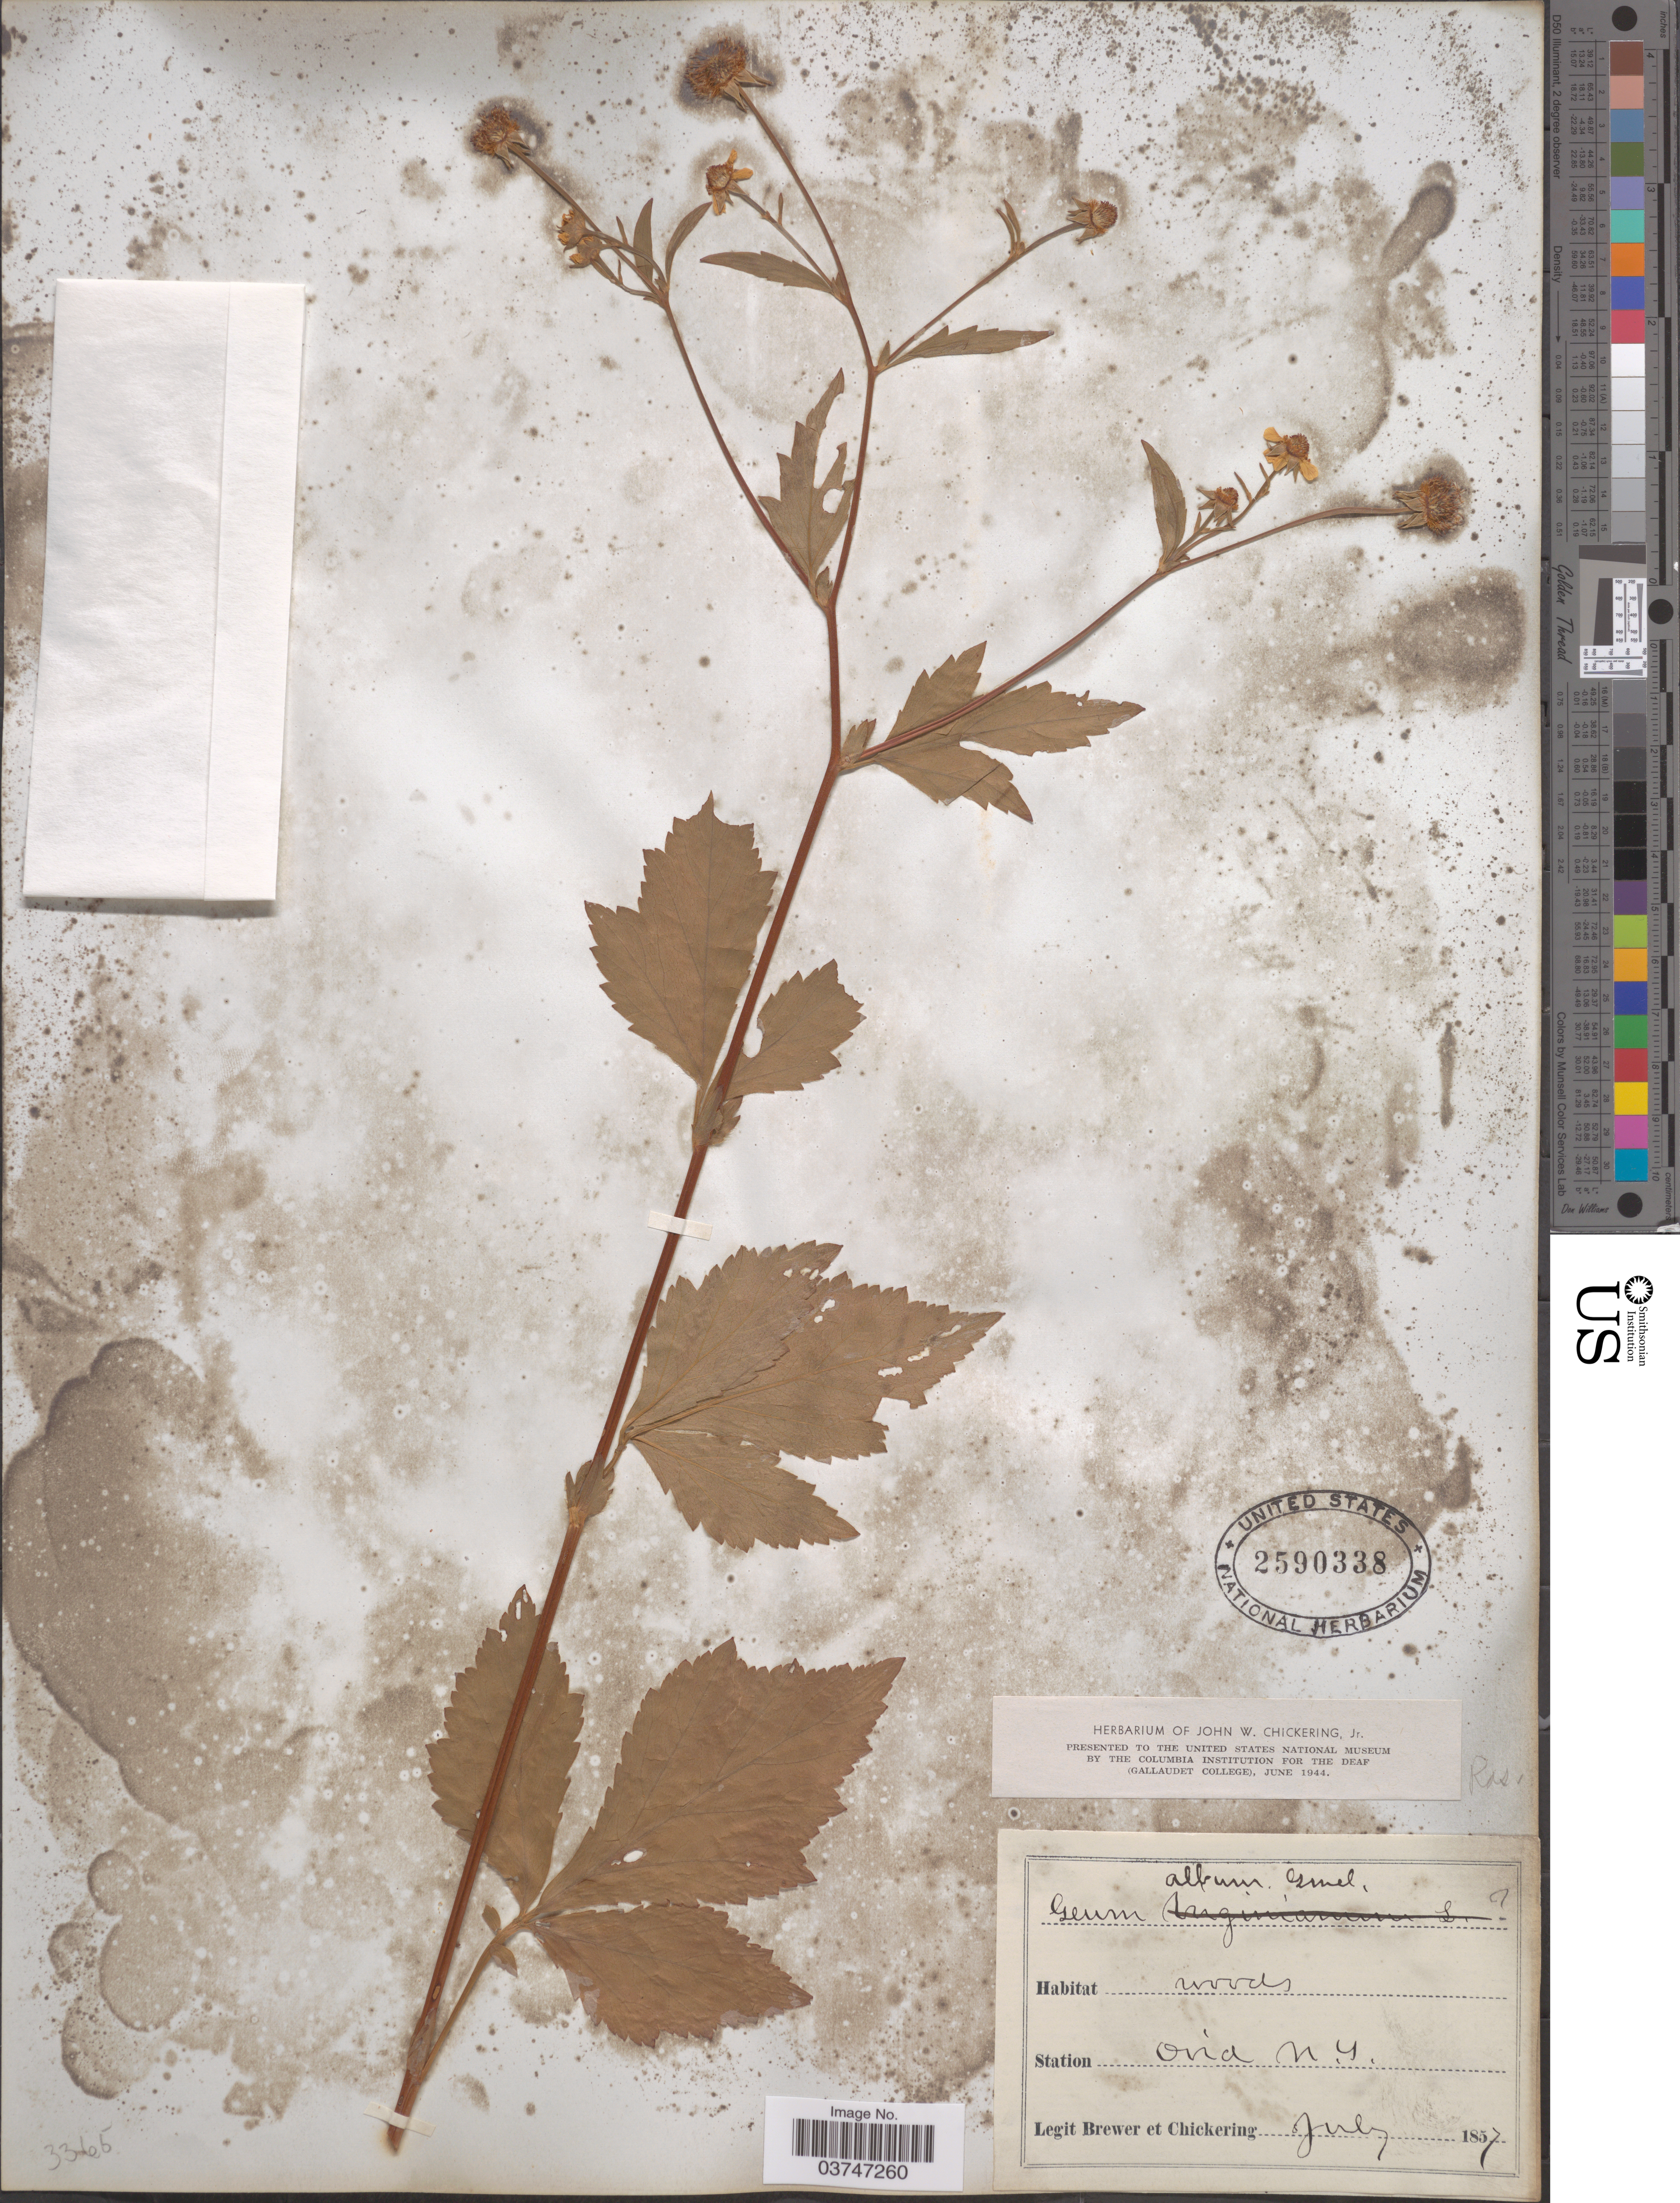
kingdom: Plantae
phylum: Tracheophyta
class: Magnoliopsida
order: Rosales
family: Rosaceae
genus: Geum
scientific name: Geum canadense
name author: Jacq.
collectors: -. Brewer & -. Chickering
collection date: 1857-07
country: United States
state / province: New York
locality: Station Ovid.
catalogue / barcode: US 2590338